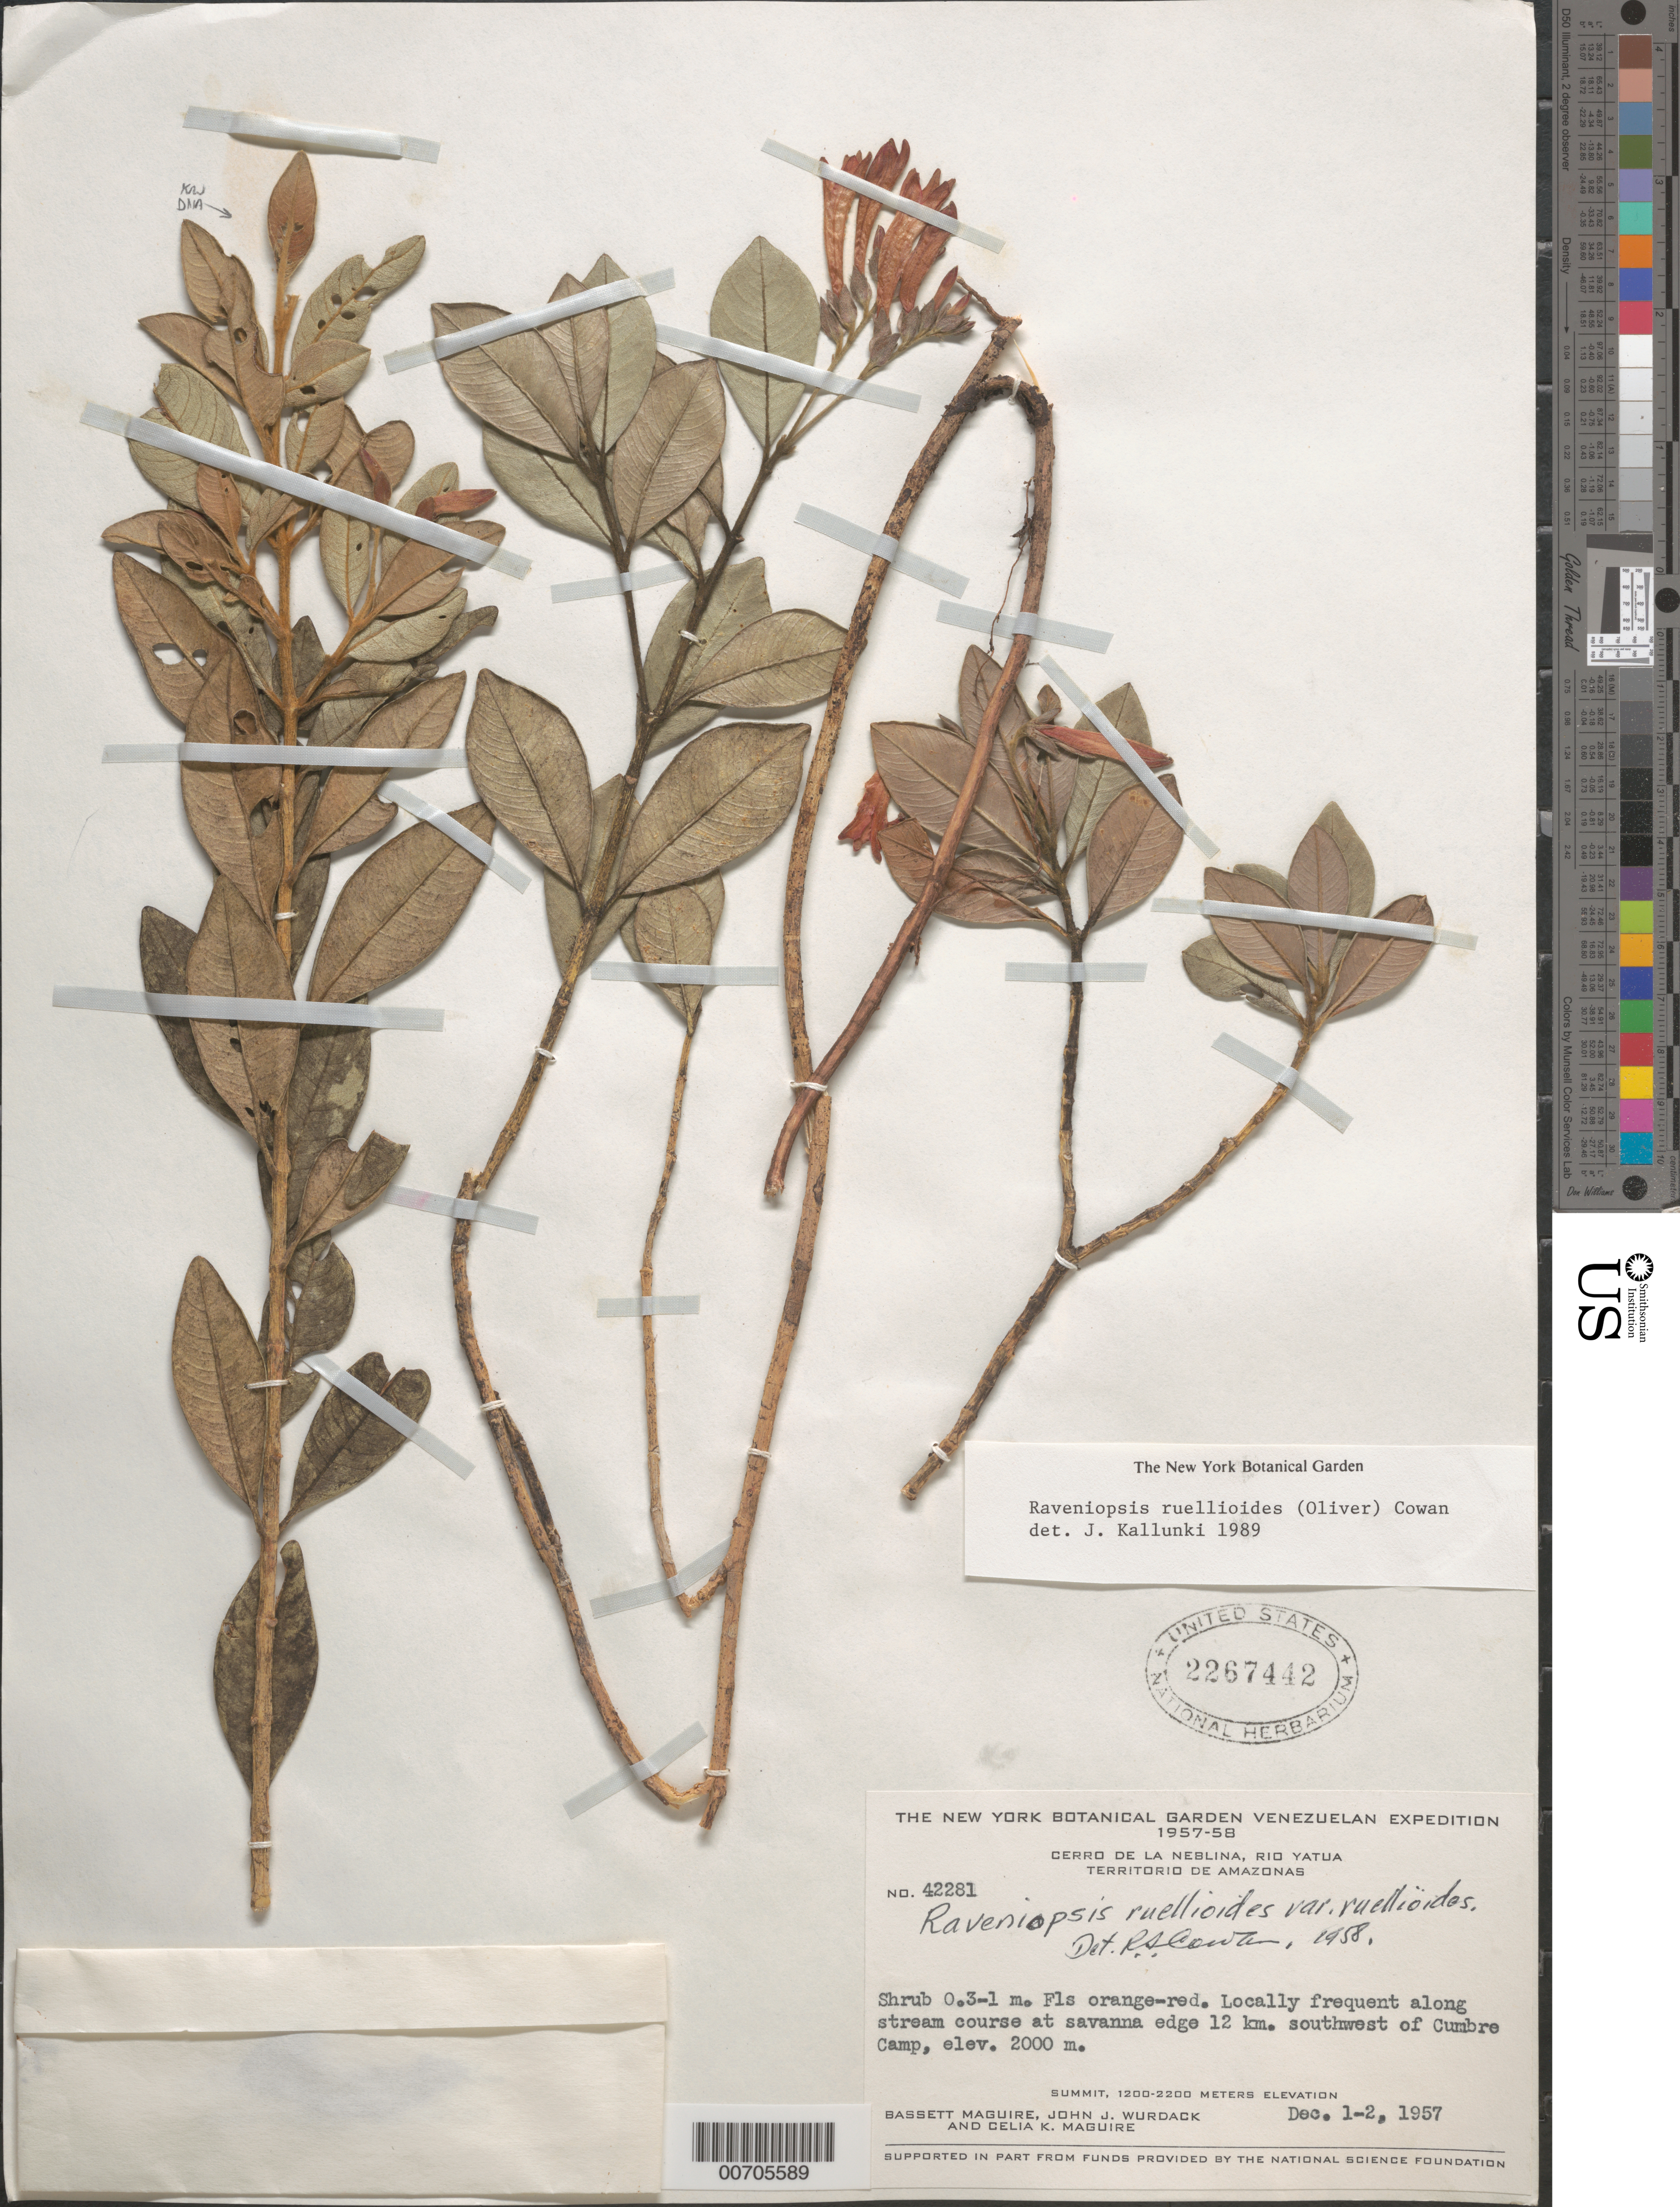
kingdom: Plantae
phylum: Tracheophyta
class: Magnoliopsida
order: Sapindales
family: Rutaceae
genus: Raveniopsis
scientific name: Raveniopsis ruellioides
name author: (Oliv.) R.S. Cowan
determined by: Kallunki, Jacquelyn A.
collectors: B. Maguire, J. J. Wurdack & C. K. Maguire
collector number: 42281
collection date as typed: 1-Dec-57 to 2-Dec-57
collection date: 1957-12-01/1957-12-02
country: Venezuela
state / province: Amazonas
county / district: Río Negro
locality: Cerro de la Neblina, Río Yatua, 12 km SW of Cumbre Camp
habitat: Along stream at savanna edge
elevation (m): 2000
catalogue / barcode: US 2267442